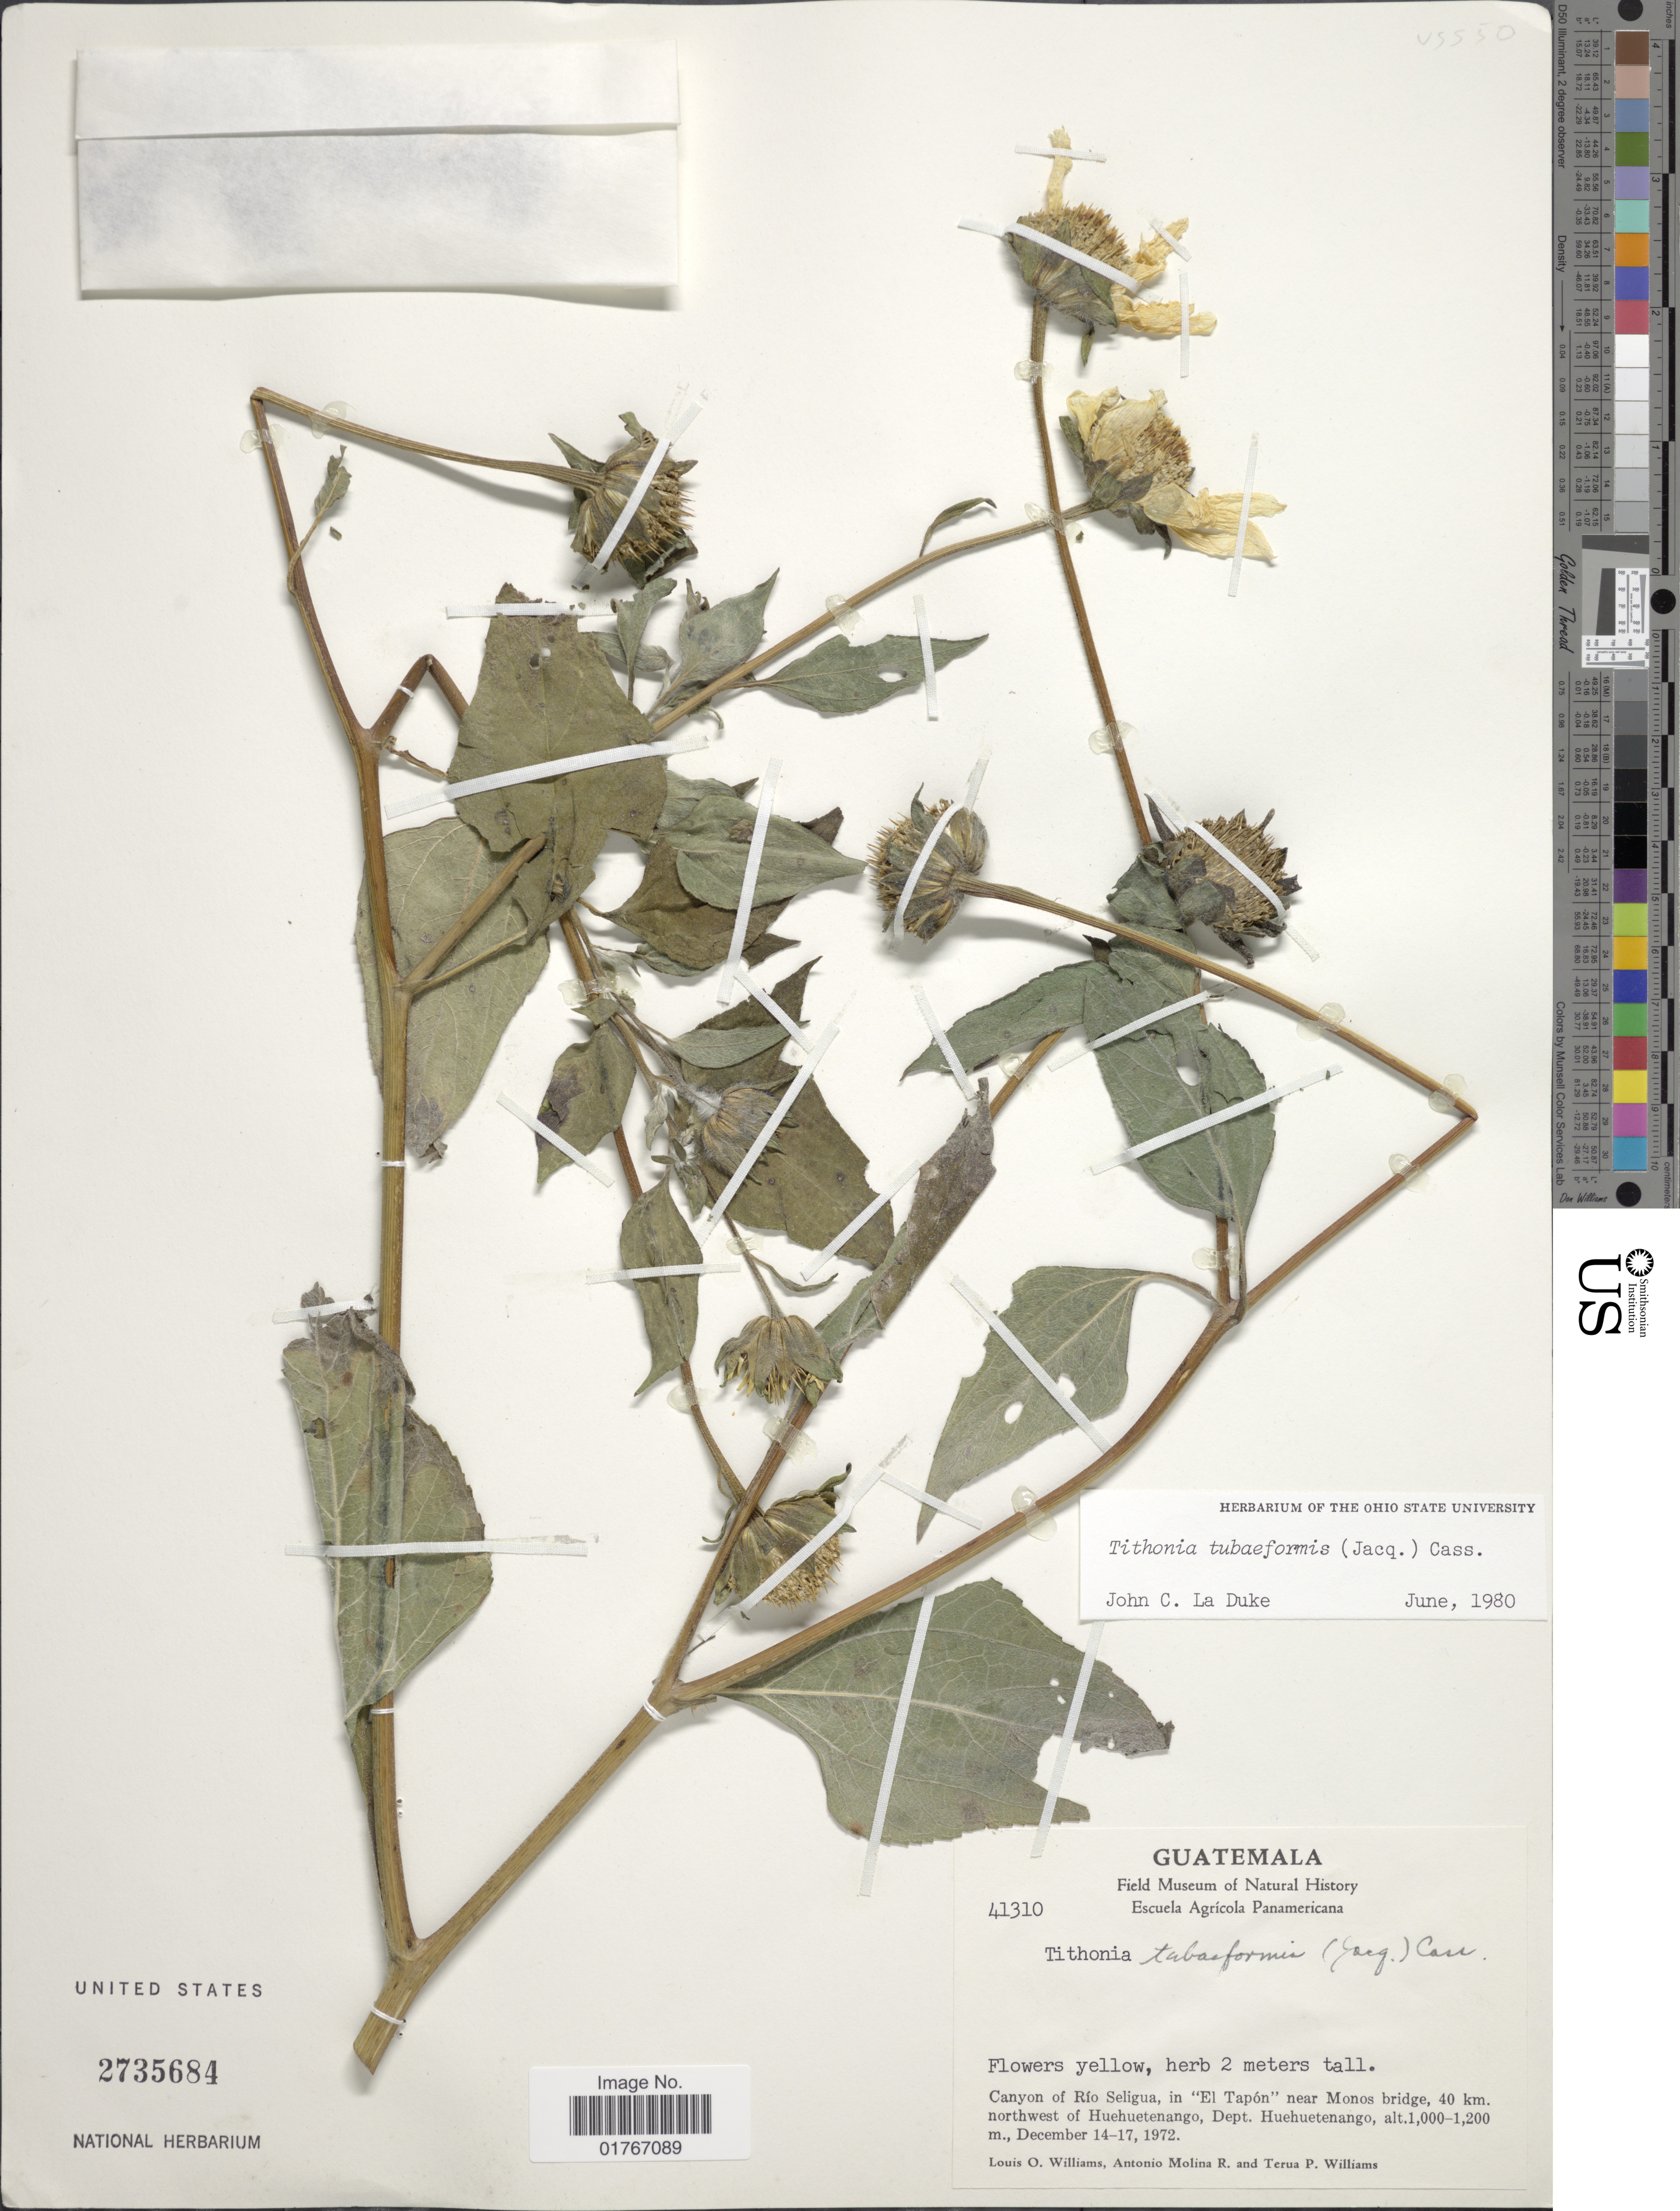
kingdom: Plantae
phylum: Tracheophyta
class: Magnoliopsida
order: Asterales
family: Asteraceae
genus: Tithonia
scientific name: Tithonia tubaeformis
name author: (Jacq.) Cass.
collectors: L. O. Williams, A. Molina R. & T. P. Williams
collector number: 41310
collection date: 1972-12-14/1972-12-17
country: Guatemala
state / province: Huehuetenango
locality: Canyon of Río Seligua, in 'El Tapón' near Monos bridge, 40 km northwest of Huehuetenango, Dept Huehuetenango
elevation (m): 1000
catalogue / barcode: US 2735684